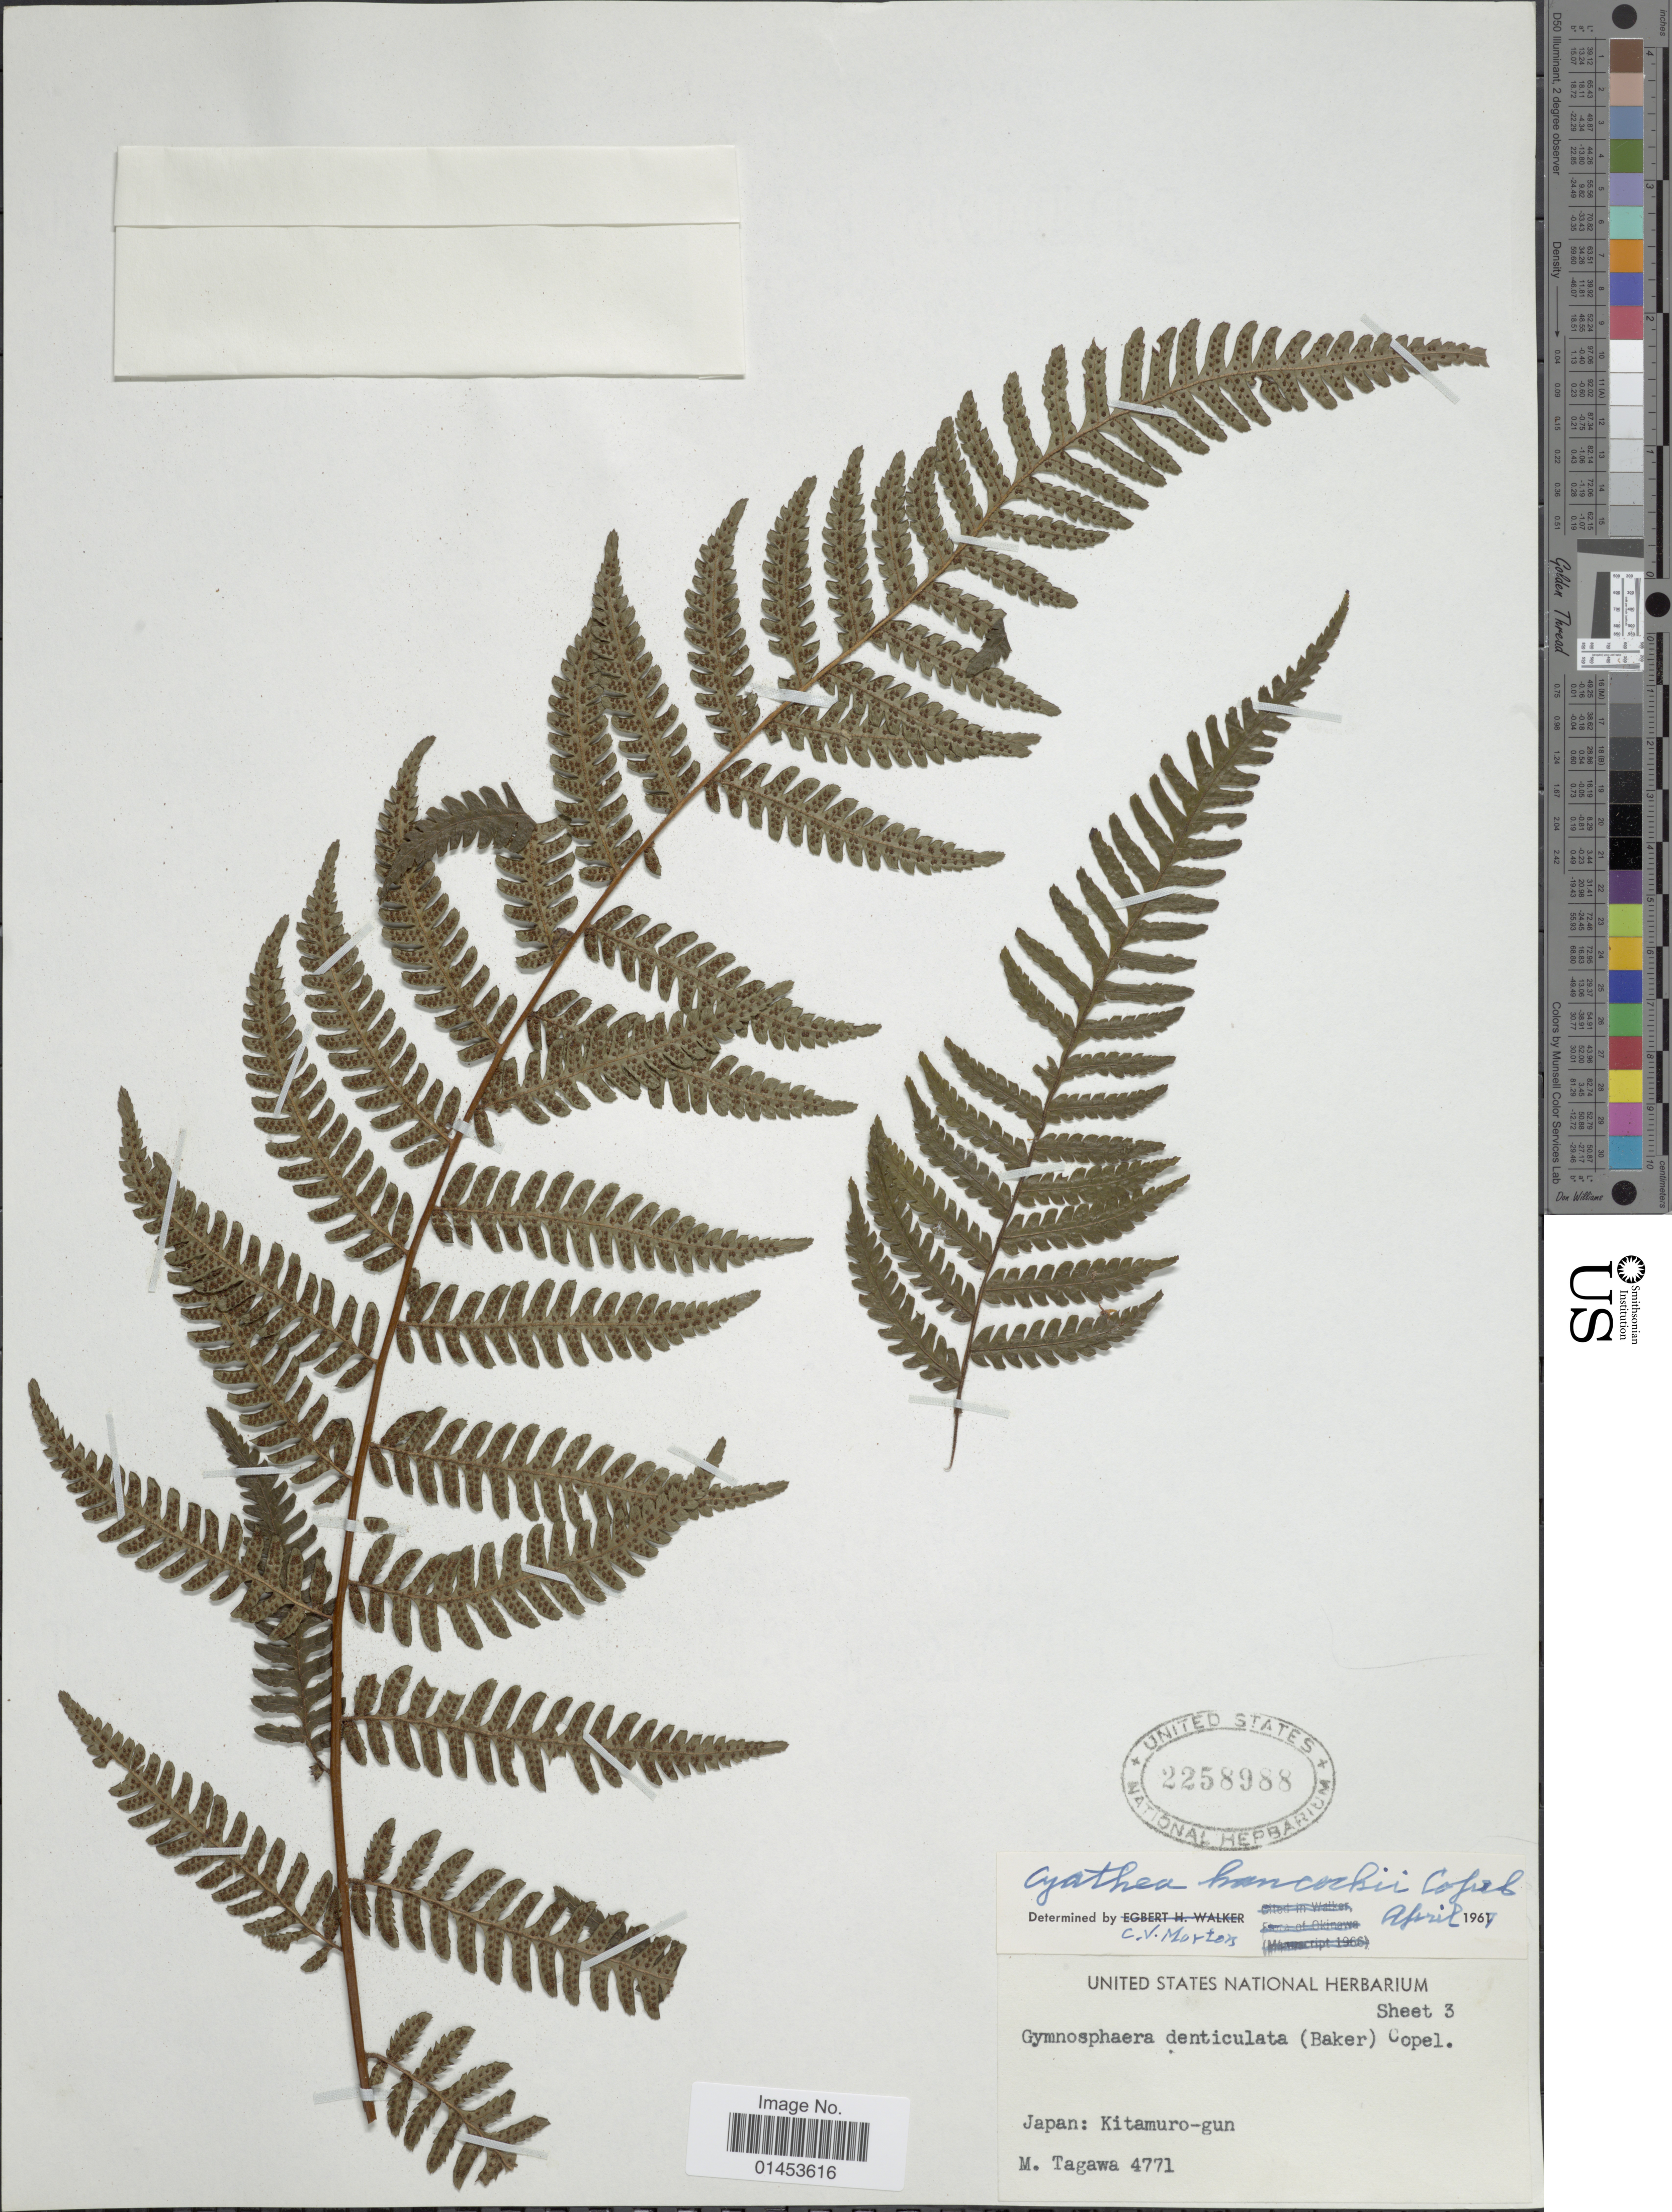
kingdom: Plantae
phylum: Tracheophyta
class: Polypodiopsida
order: Cyatheales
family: Cyatheaceae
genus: Cyathea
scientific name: Cyathea hancockii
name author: Copel.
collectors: M. Tagawa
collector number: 4771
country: Japan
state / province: Mie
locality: Japan: Kitamuro-gun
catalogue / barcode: US 2258988